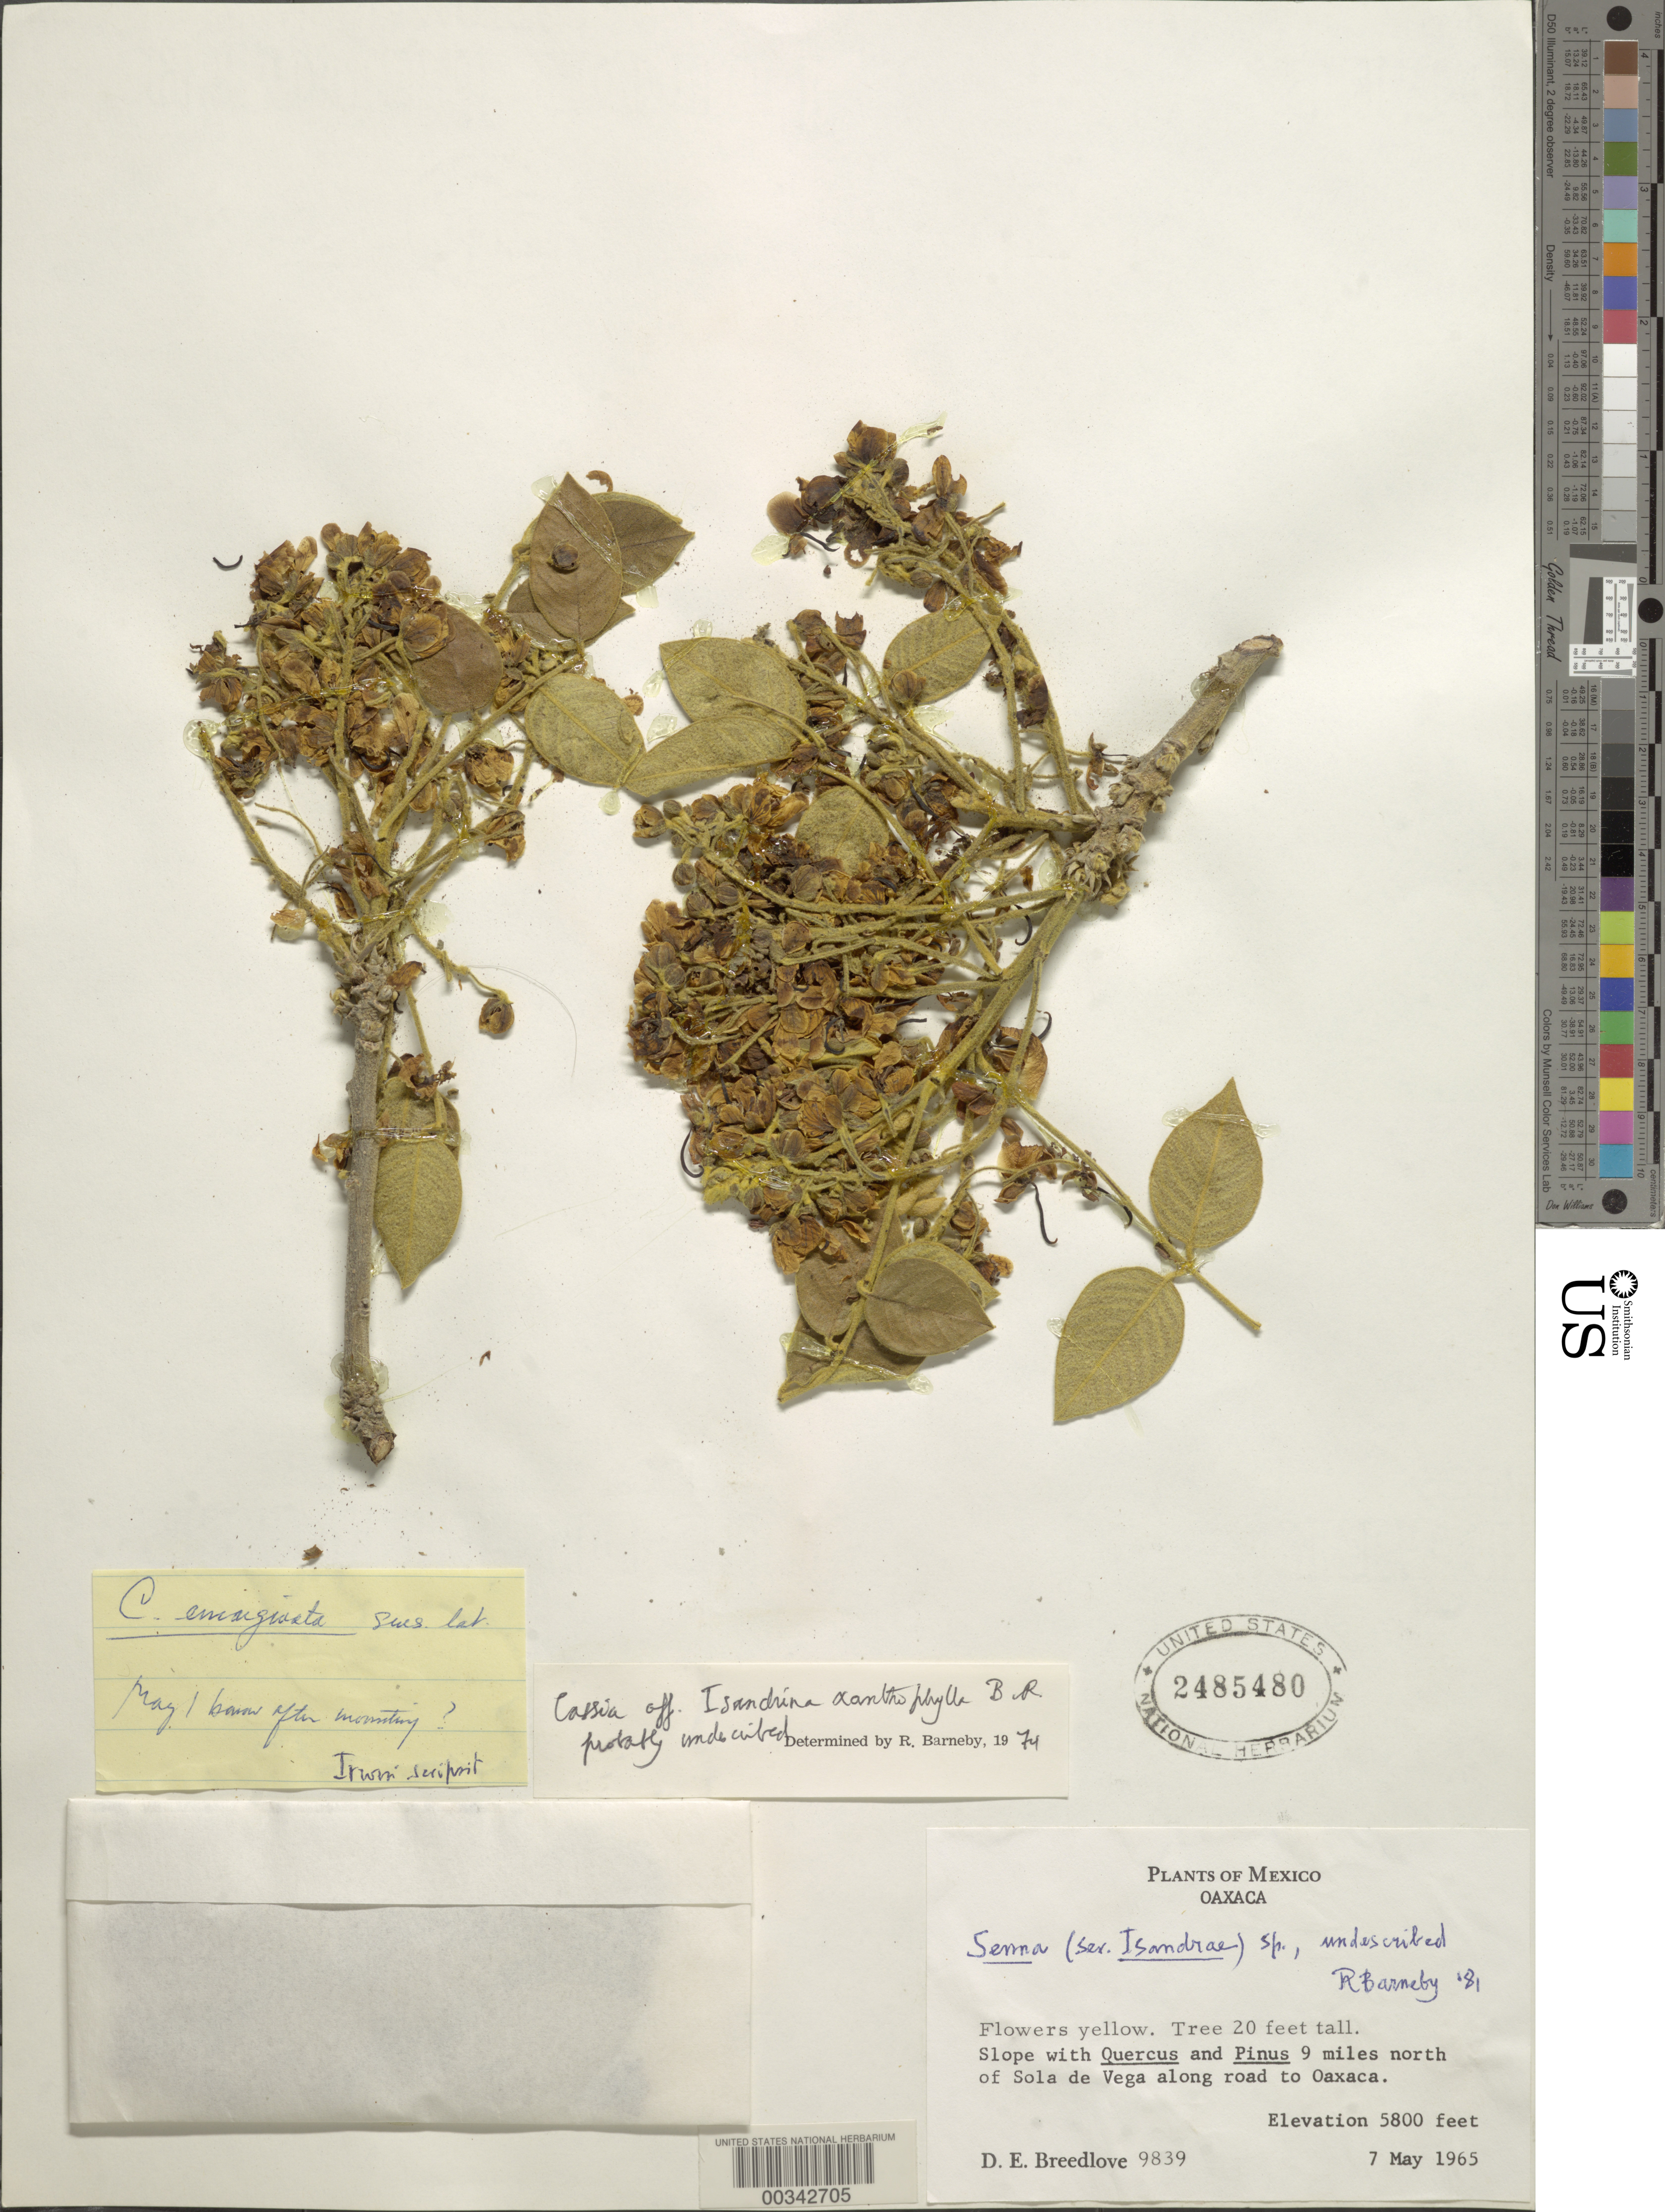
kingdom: Plantae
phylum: Tracheophyta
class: Magnoliopsida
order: Fabales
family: Fabaceae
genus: Senna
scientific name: Senna sp.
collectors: D. E. Breedlove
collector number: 9839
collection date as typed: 07 May 1965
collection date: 1965-05-07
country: Mexico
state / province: Oaxaca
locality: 9 mi N of Sola de Vega along road to Oaxaca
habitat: Slope with trees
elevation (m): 1768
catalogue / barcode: US 2485480